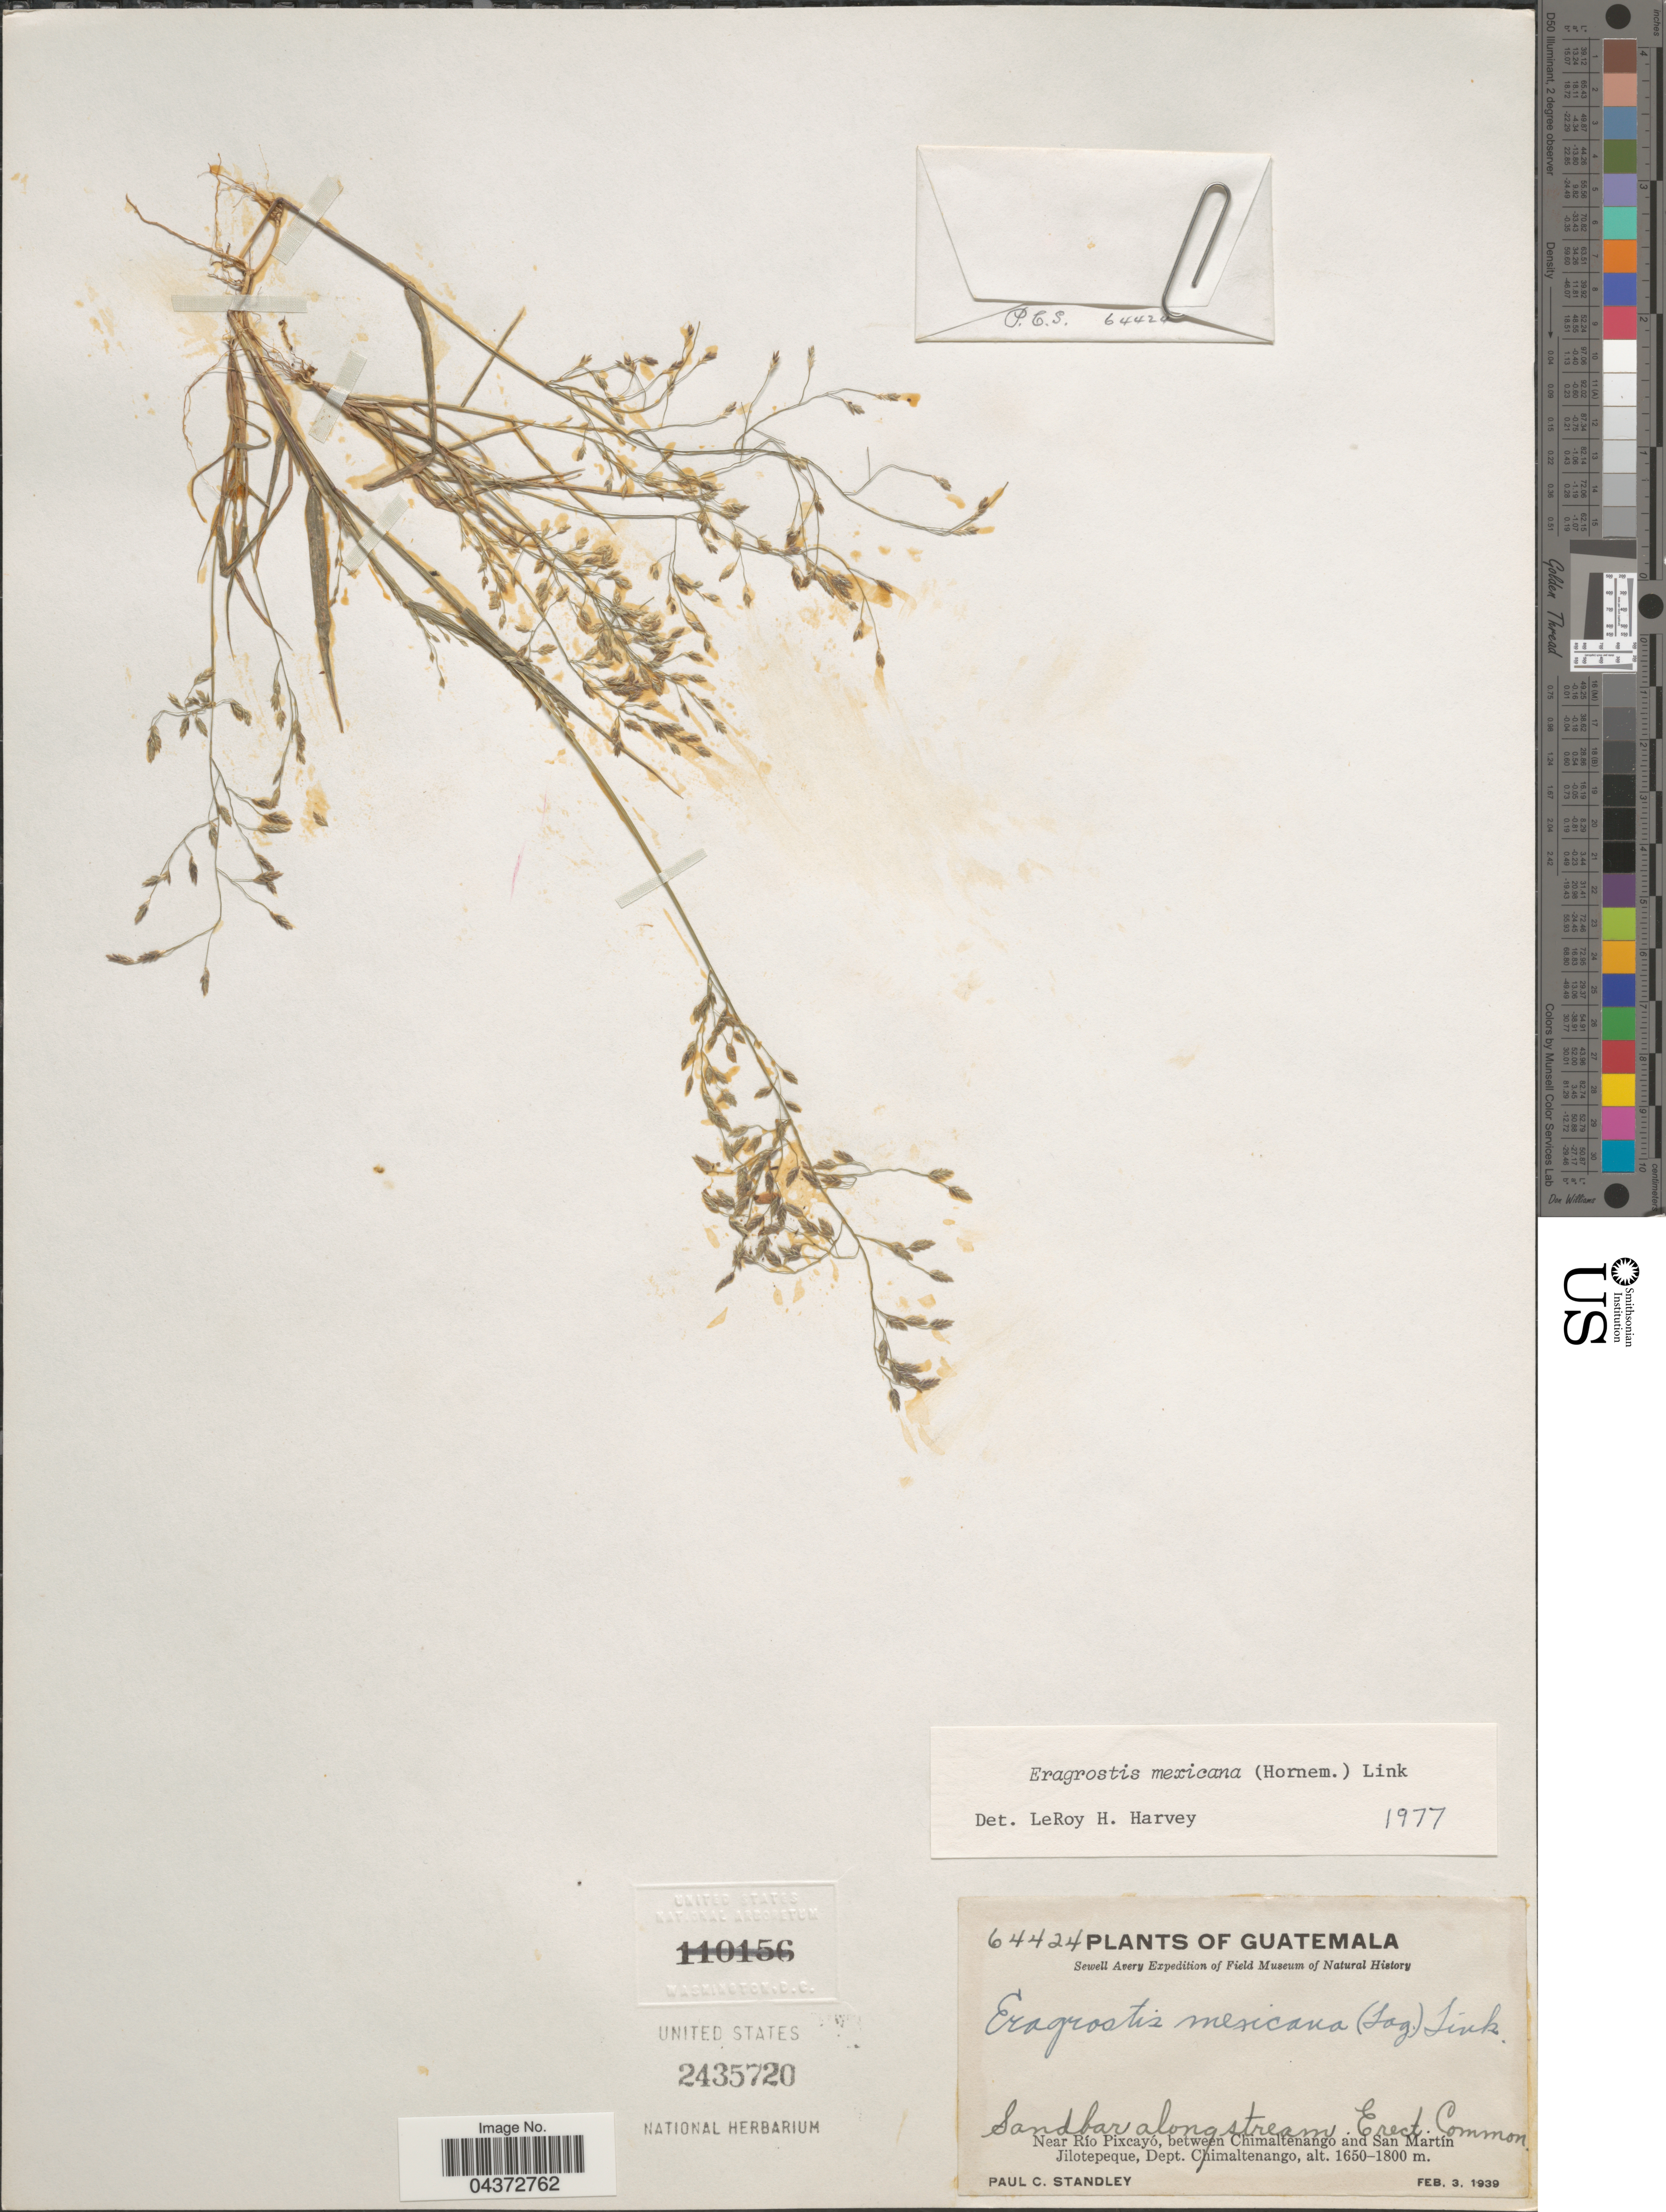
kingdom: Plantae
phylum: Tracheophyta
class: Liliopsida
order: Poales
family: Poaceae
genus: Eragrostis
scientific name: Eragrostis mexicana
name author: (Hornem.) Link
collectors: P. C. Standley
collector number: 64424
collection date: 1939-02-03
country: Guatemala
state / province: Chimaltenango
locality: Sewell Avery Expedition. Sand bar along stream. Common. Near Río Pixcayó, between Chimaltenango and San Martín Jilotepeque, Dept. Chimaltenango.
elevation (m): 1650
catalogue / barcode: US 2435720